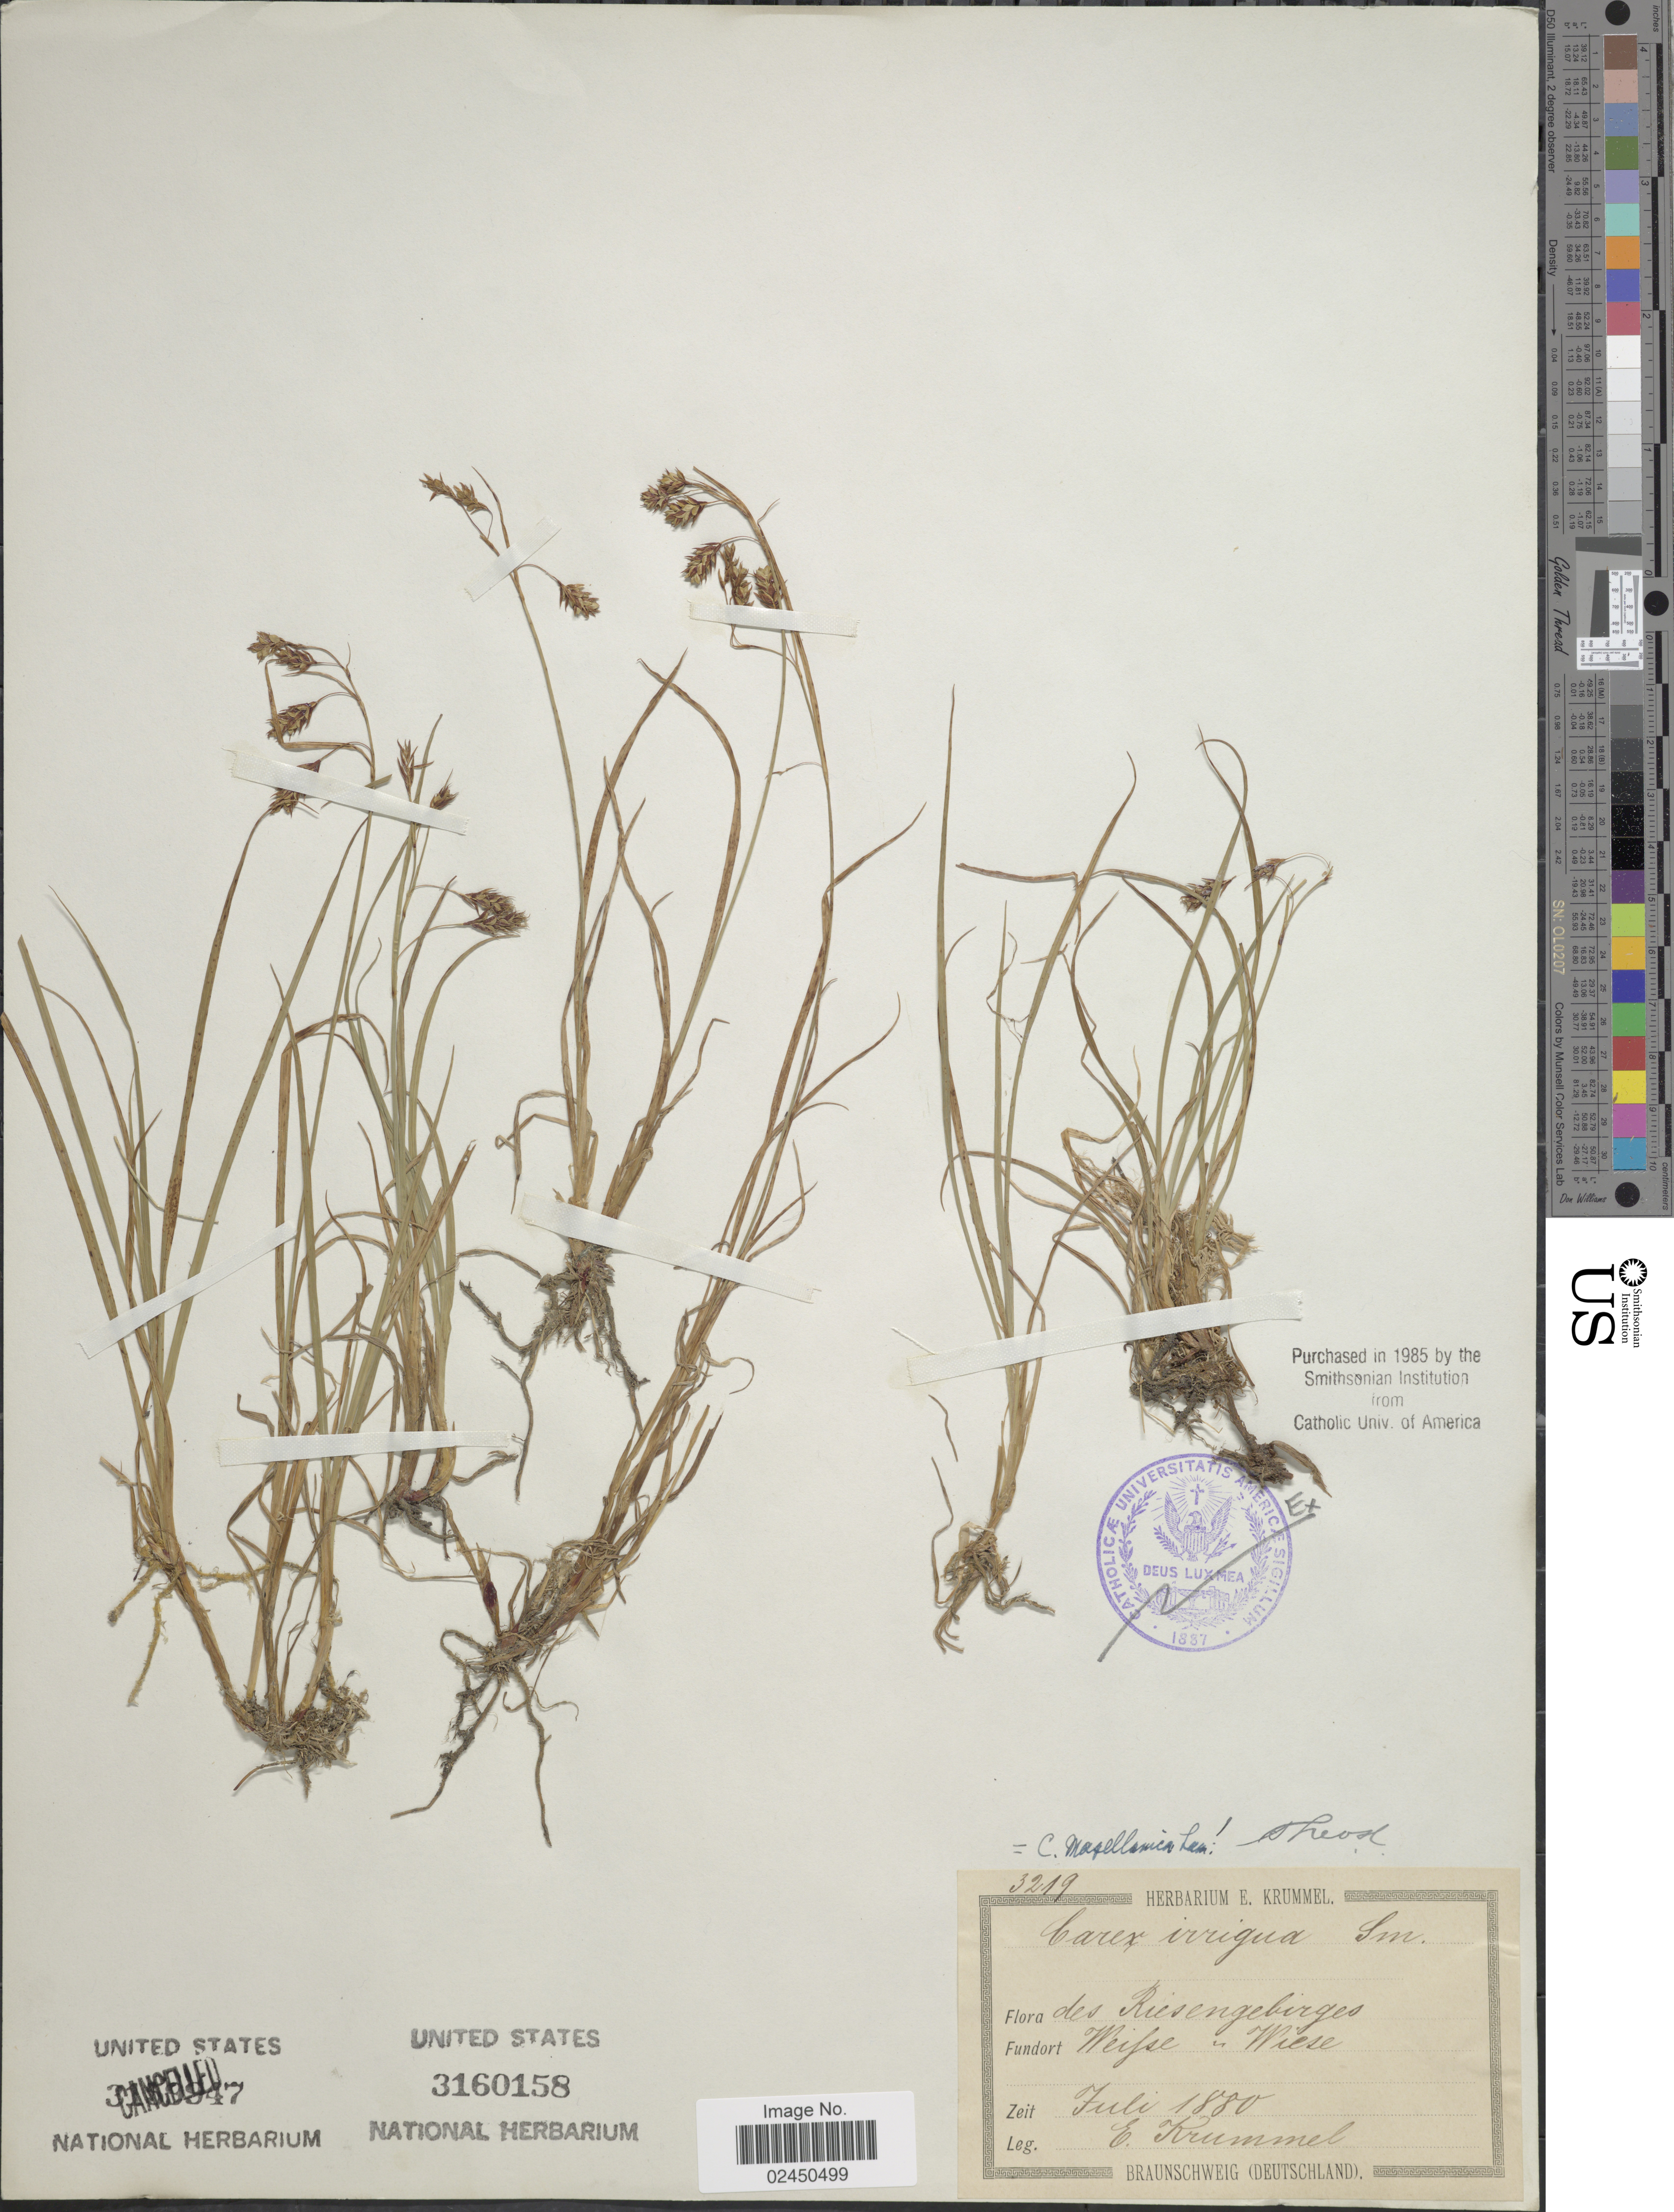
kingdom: Plantae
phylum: Tracheophyta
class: Liliopsida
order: Poales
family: Cyperaceae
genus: Carex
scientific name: Carex magellanica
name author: Lam.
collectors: E. Krummel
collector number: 3219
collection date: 1880-07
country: Czechia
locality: Riesengebirges. Weifse in Wiese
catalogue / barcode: US 3160158